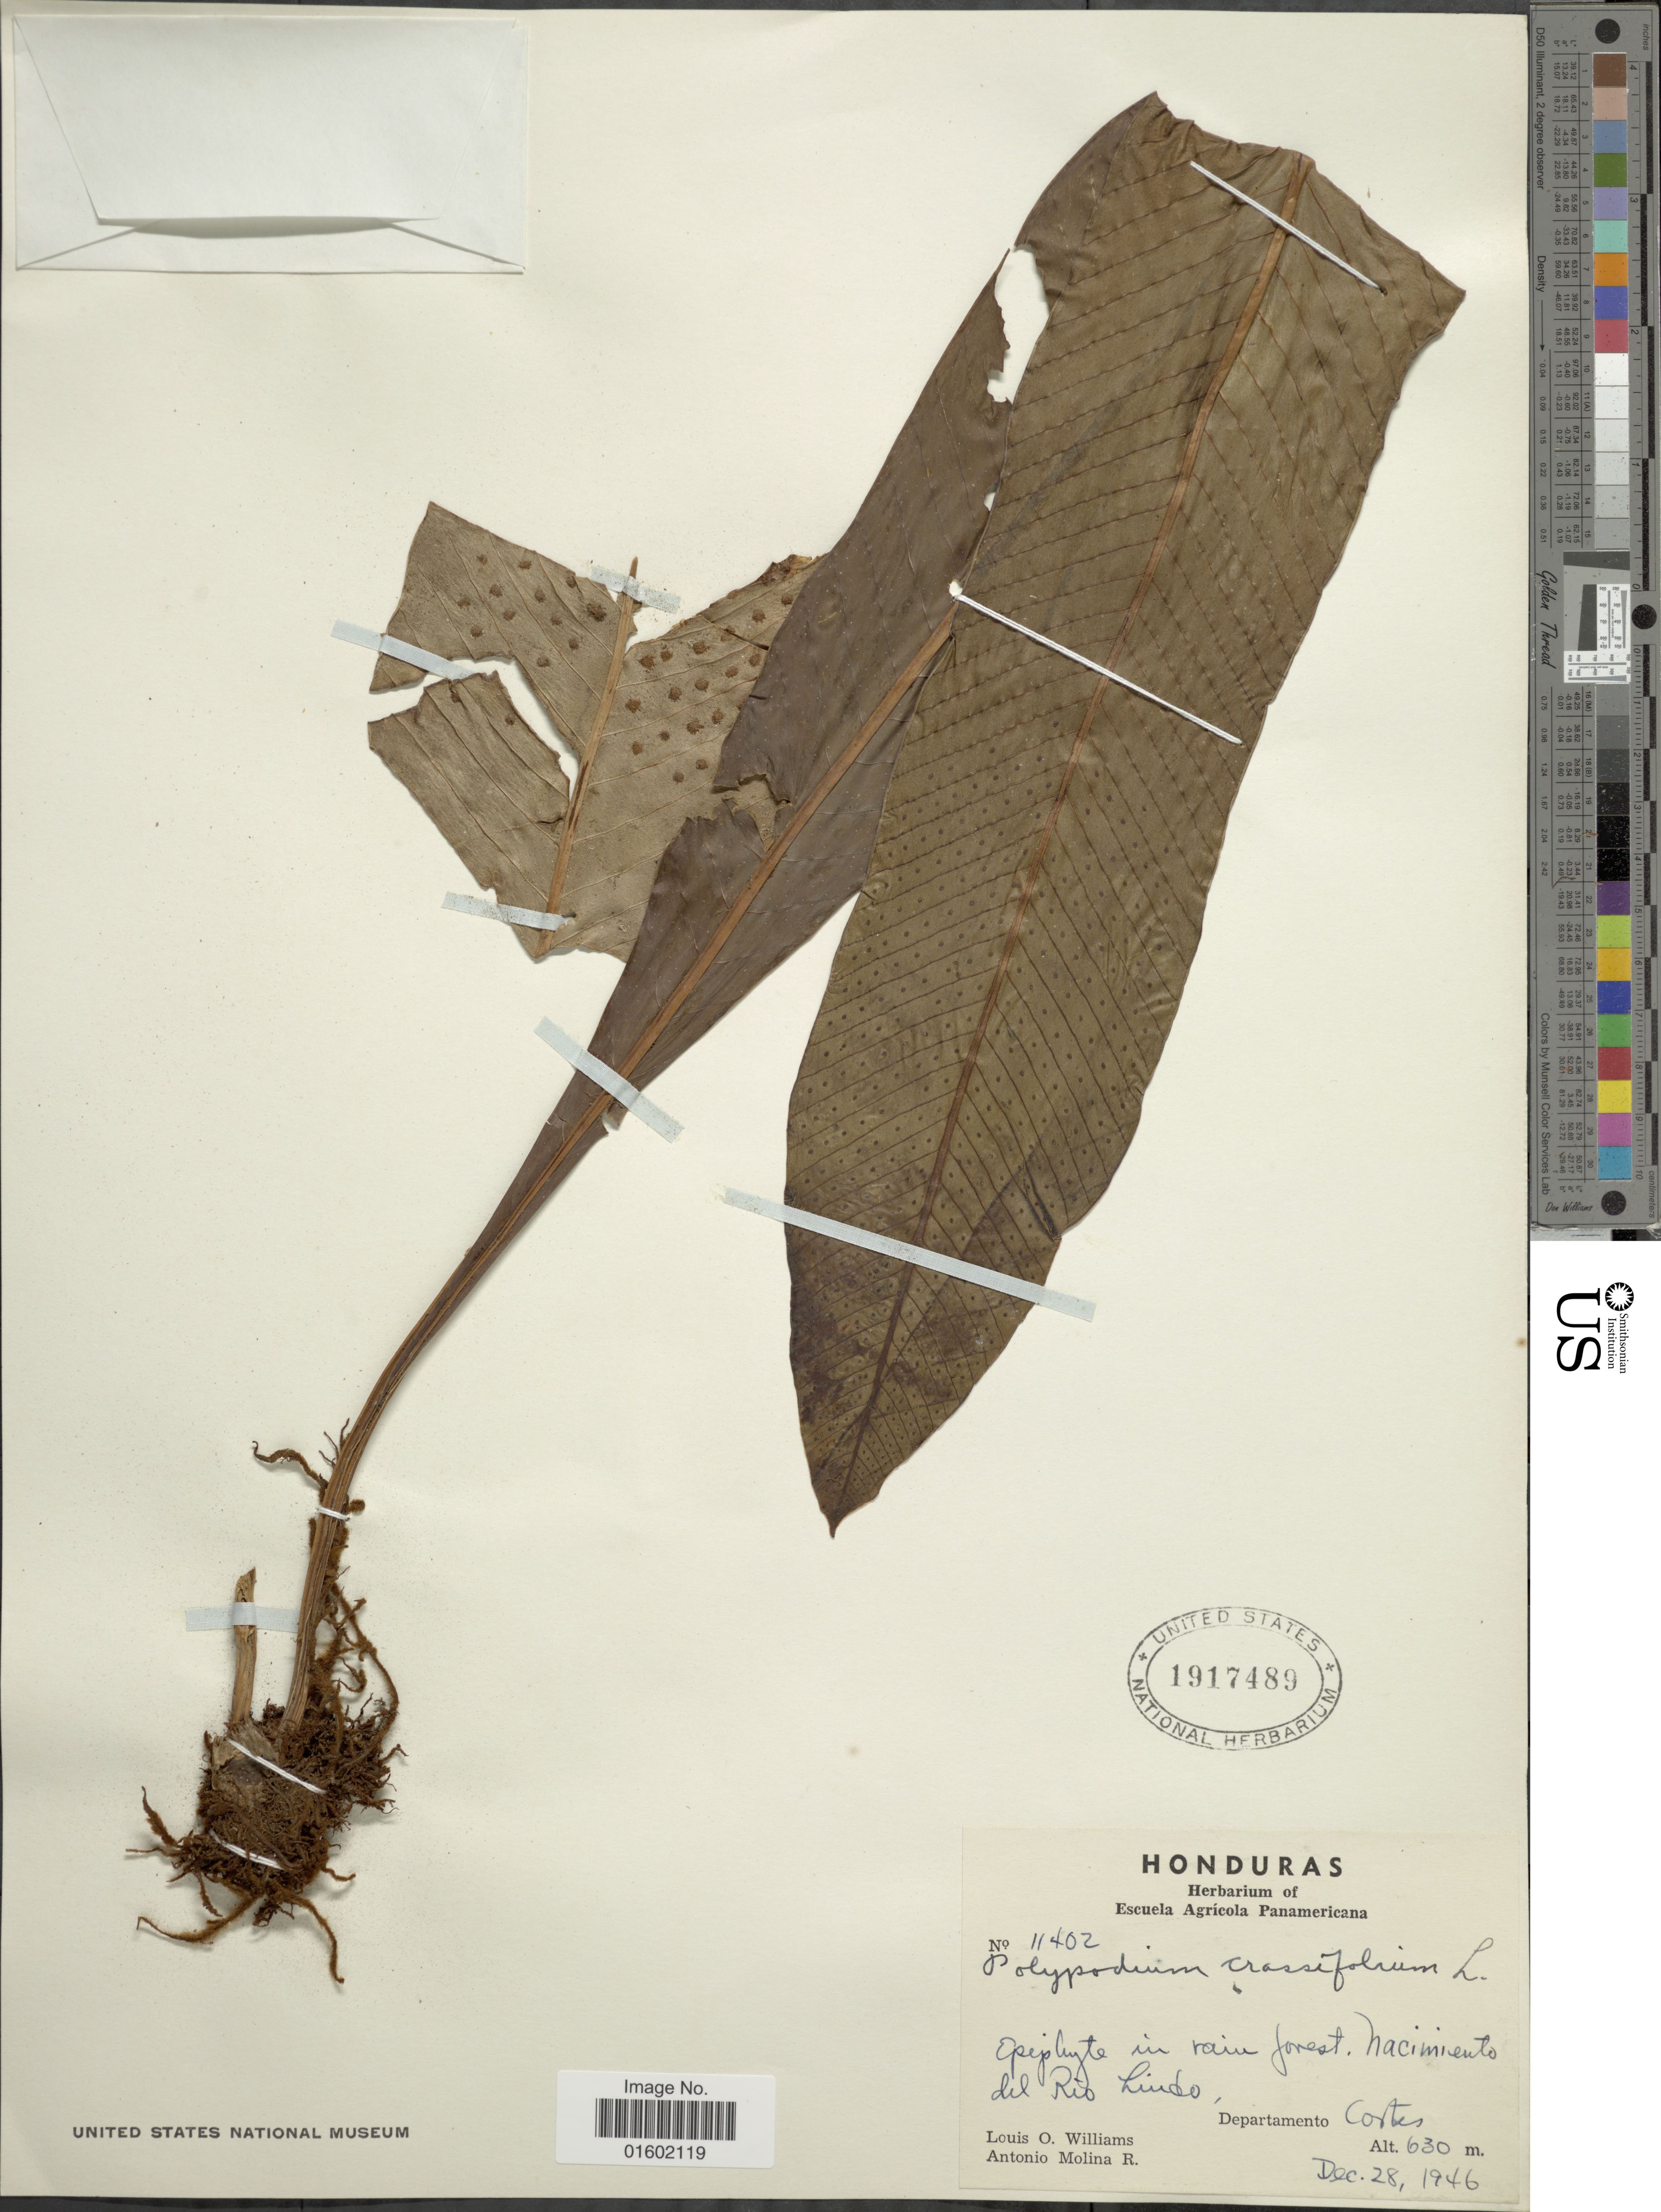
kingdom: Plantae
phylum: Tracheophyta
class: Polypodiopsida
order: Polypodiales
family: Polypodiaceae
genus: Niphidium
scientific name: Niphidium crassifolium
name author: (L.) Lellinger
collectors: L. O. Williams & A. Molina R.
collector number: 11402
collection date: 1946-12-28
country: Honduras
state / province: Cortés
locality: Nacimieuto del Rio Lindo, departamento Cortes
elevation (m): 630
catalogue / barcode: US 1917489